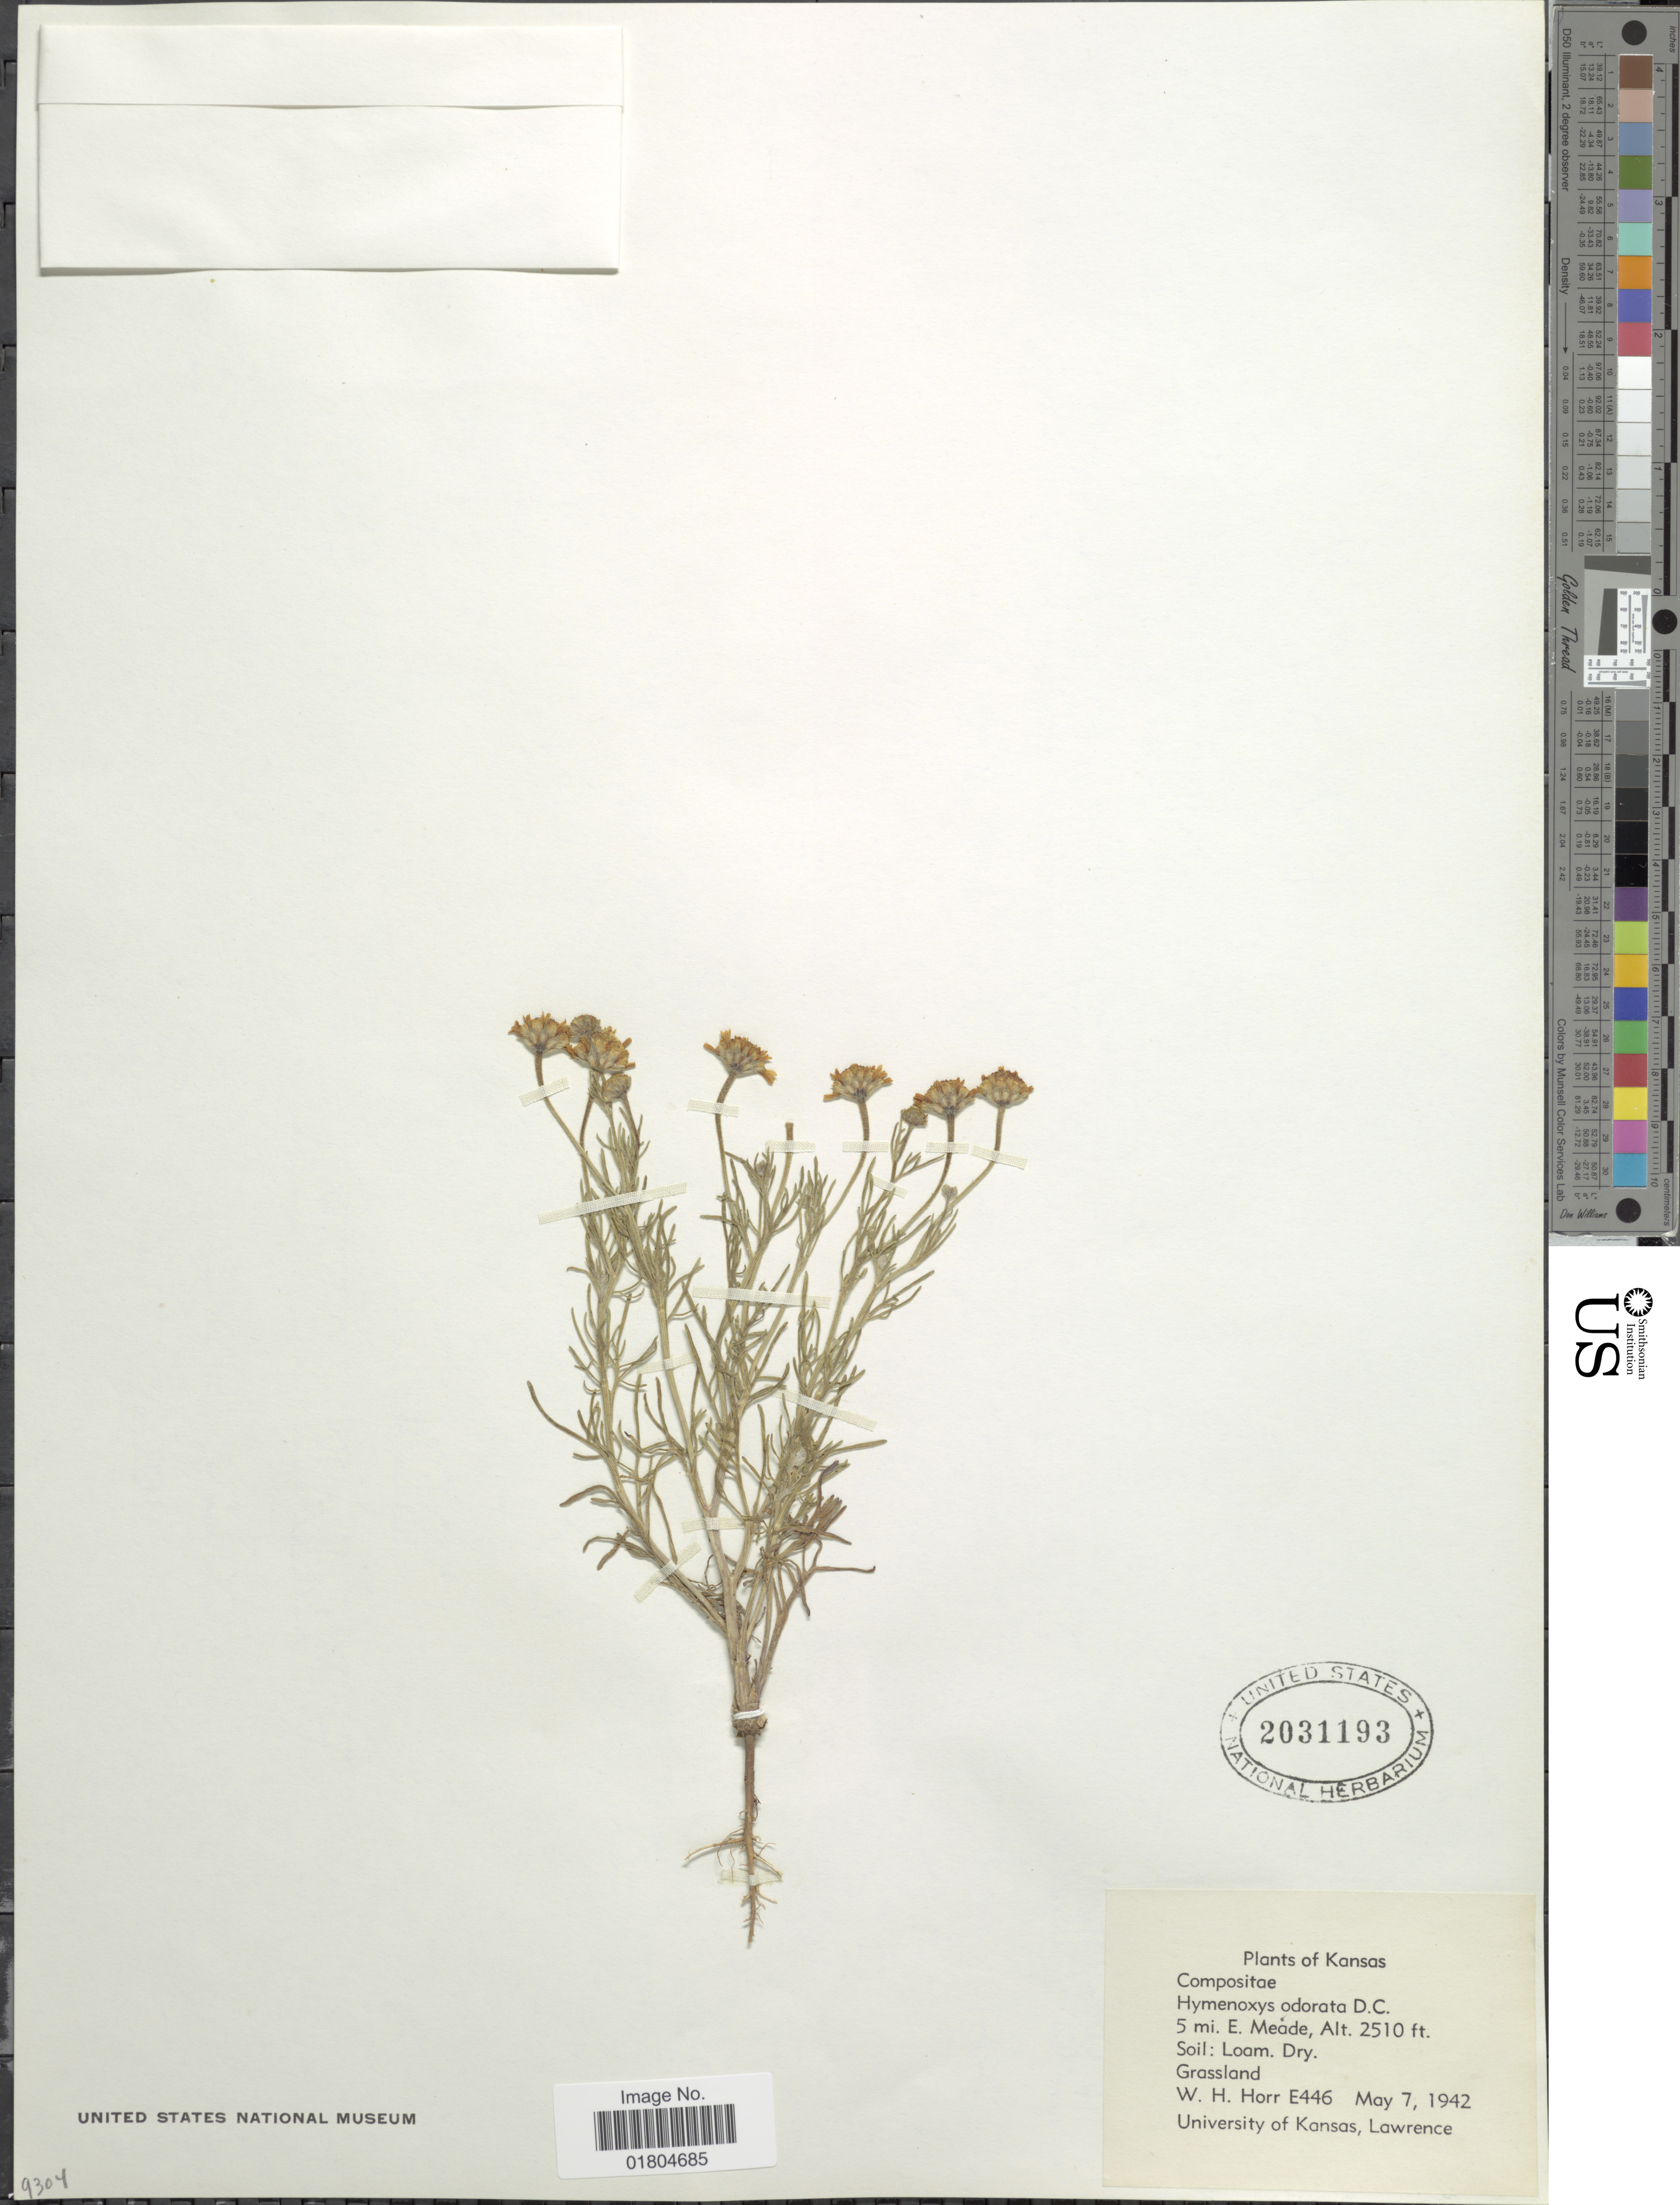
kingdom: Plantae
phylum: Tracheophyta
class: Magnoliopsida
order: Asterales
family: Asteraceae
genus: Hymenoxys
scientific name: Hymenoxys odorata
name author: DC.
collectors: W. H. Horr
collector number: E446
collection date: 1942-05-07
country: United States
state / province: Kansas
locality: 5 mi. E. Meade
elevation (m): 765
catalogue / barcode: US 2031193